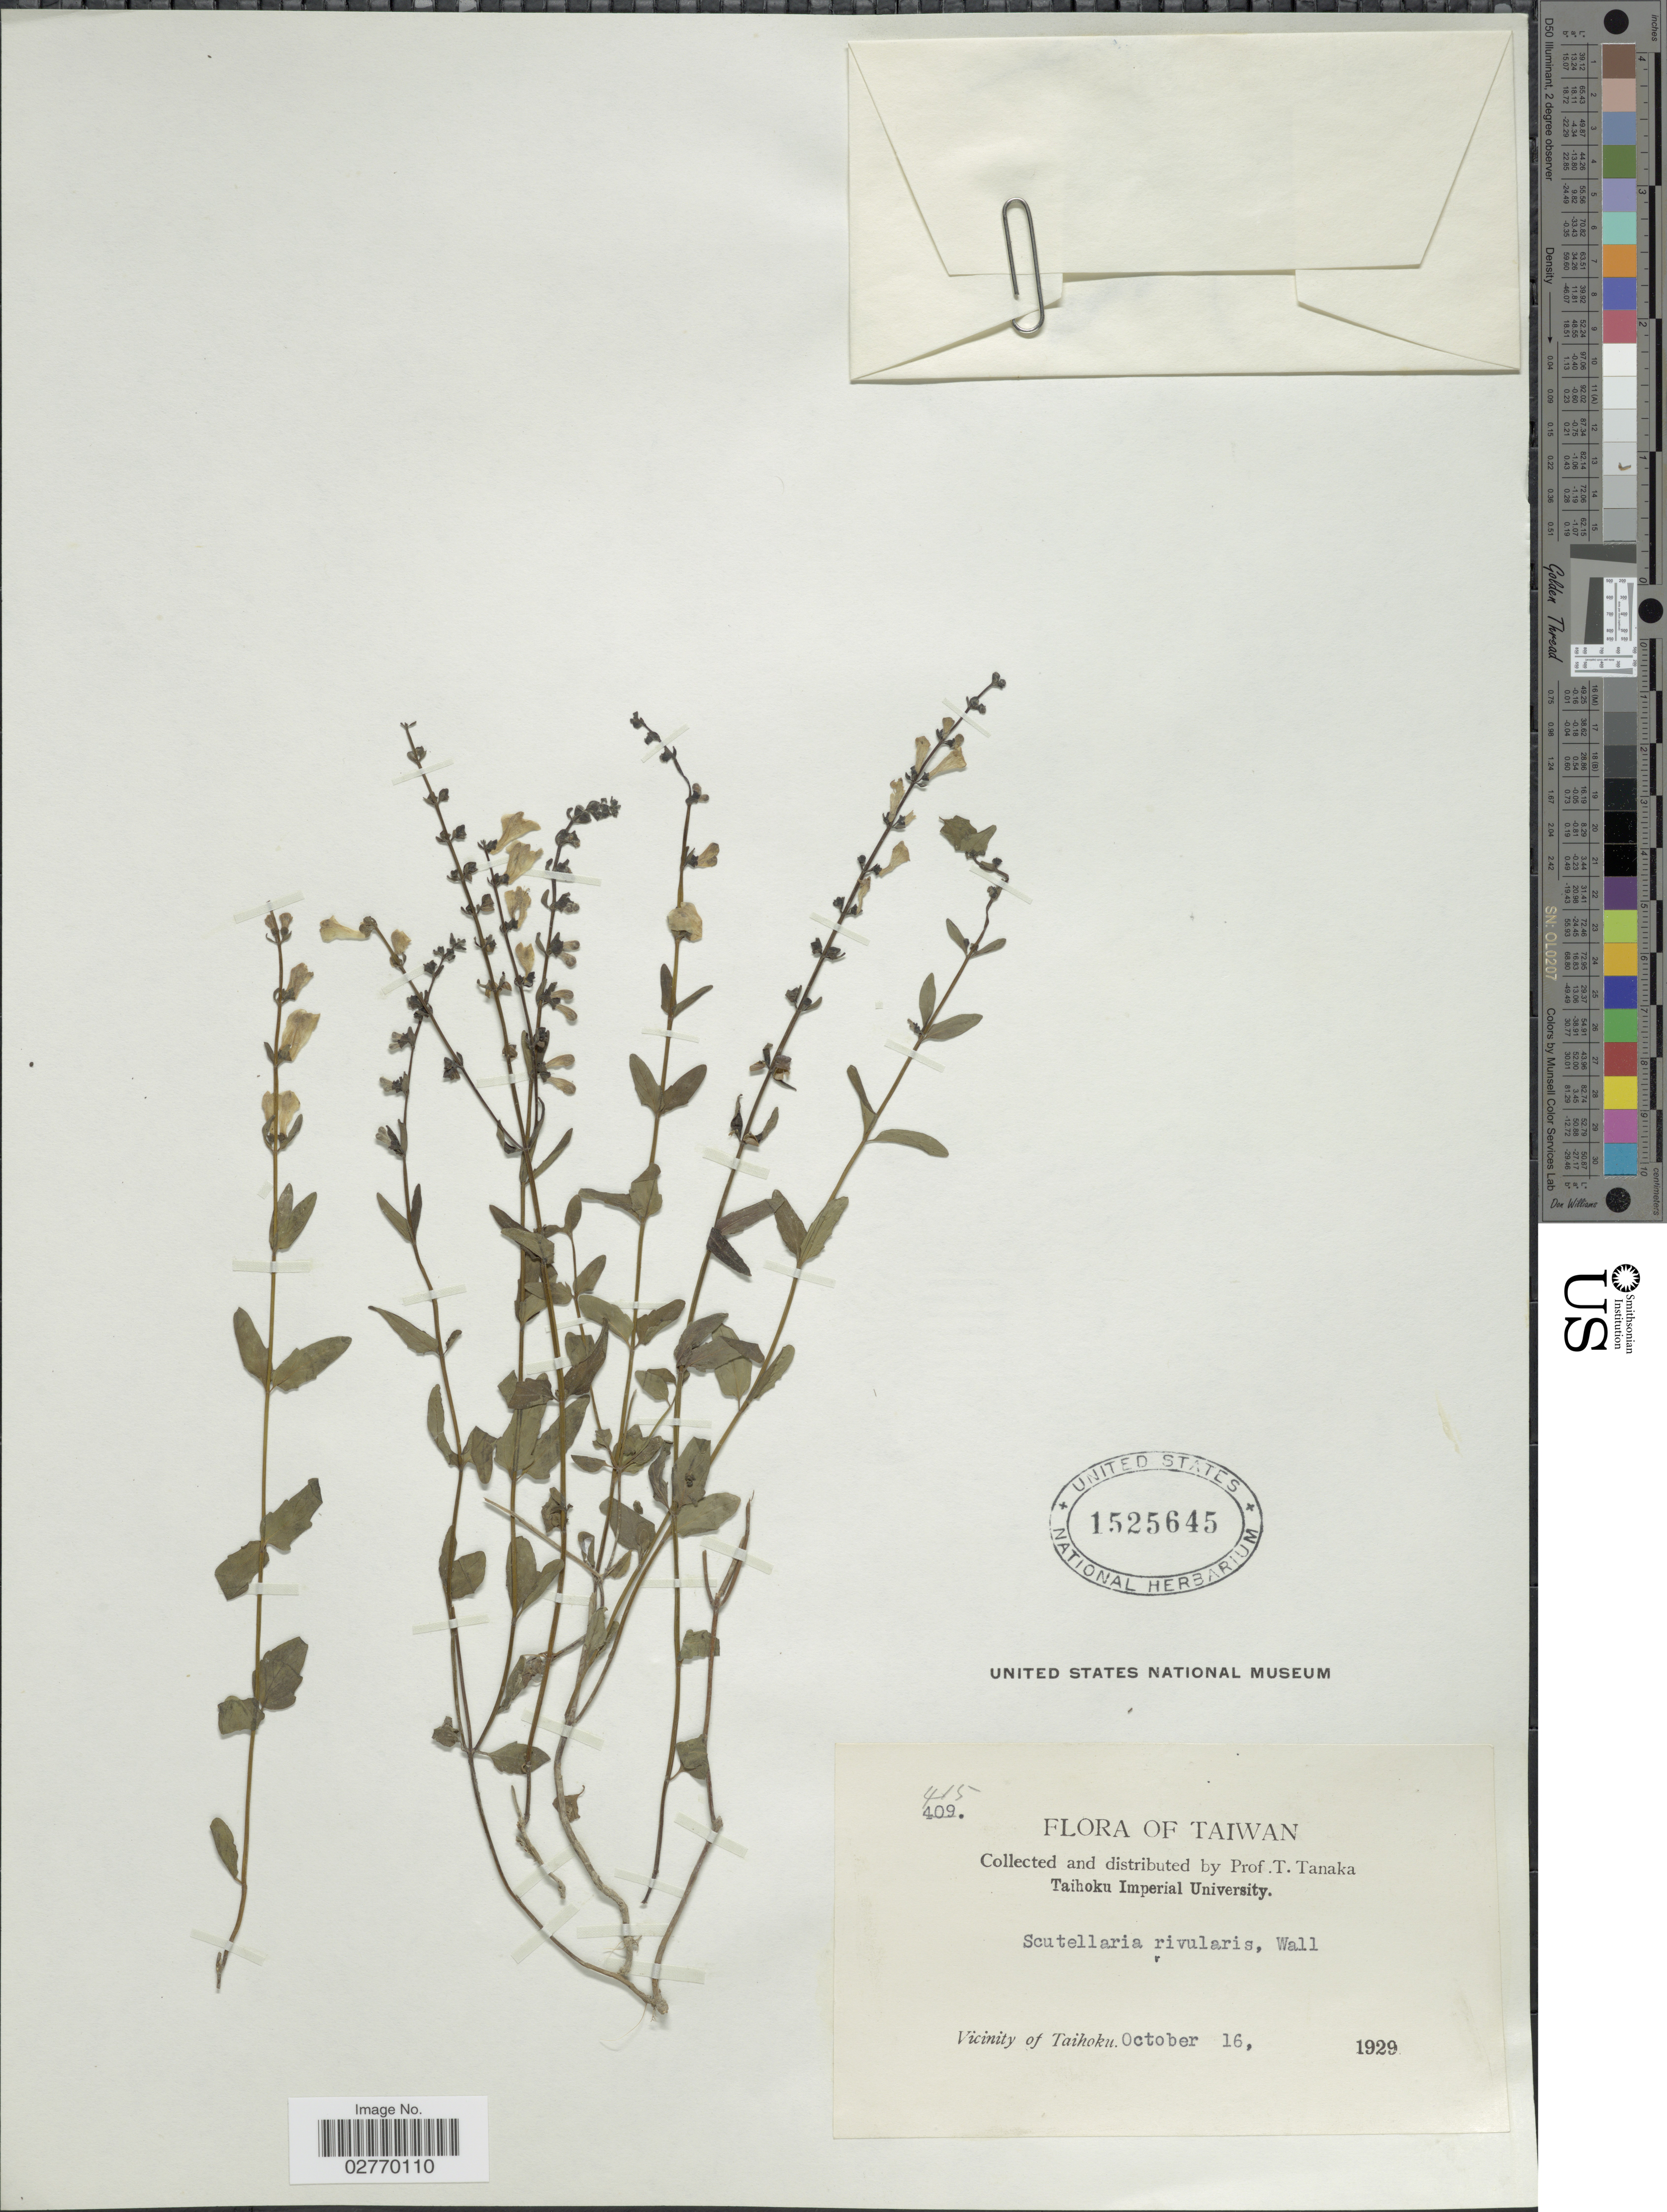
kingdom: Plantae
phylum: Tracheophyta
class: Magnoliopsida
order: Lamiales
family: Lamiaceae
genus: Scutellaria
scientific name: Scutellaria rivularis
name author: Wall. ex Benth.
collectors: T. Tanaka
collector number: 415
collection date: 1929-10-16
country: Taiwan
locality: Vicinity of Taihoku.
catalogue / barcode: US 1525645